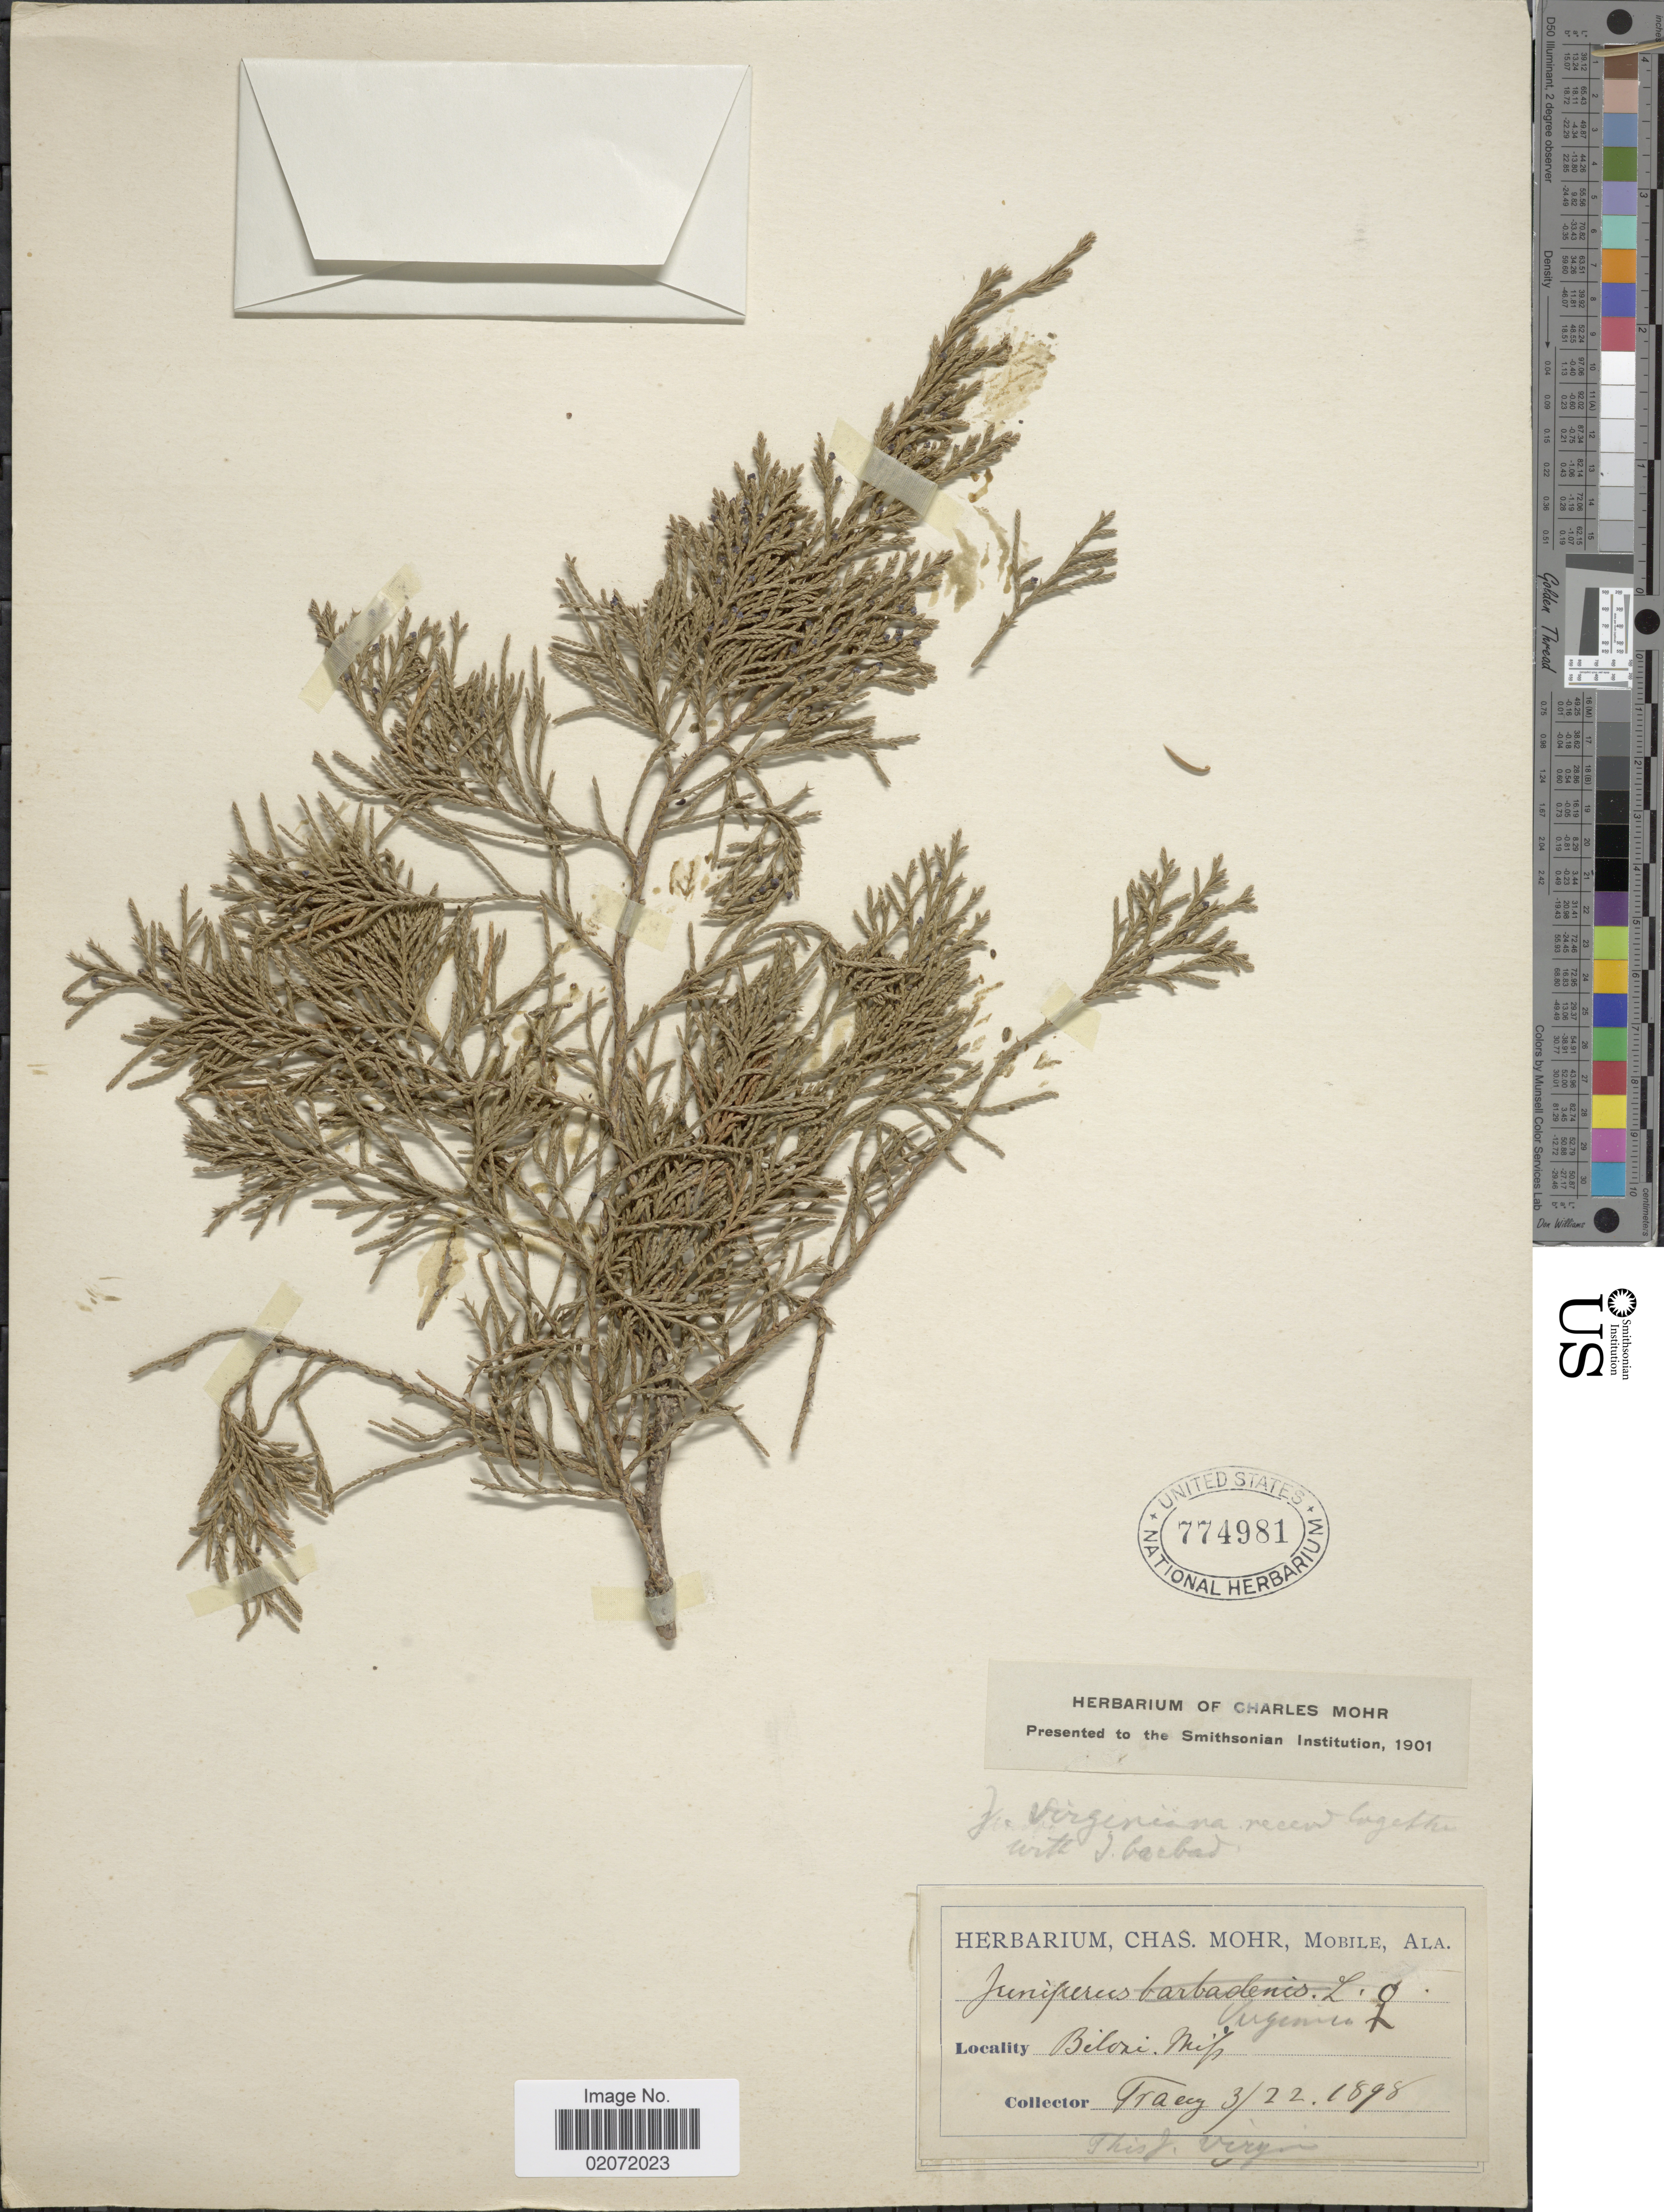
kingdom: Plantae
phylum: Tracheophyta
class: Pinopsida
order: Pinales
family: Cupressaceae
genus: Juniperus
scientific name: Juniperus virginiana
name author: L.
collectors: -. Tracy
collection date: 1898-03-22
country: United States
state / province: Mississippi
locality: Biloxi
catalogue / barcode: US 774981